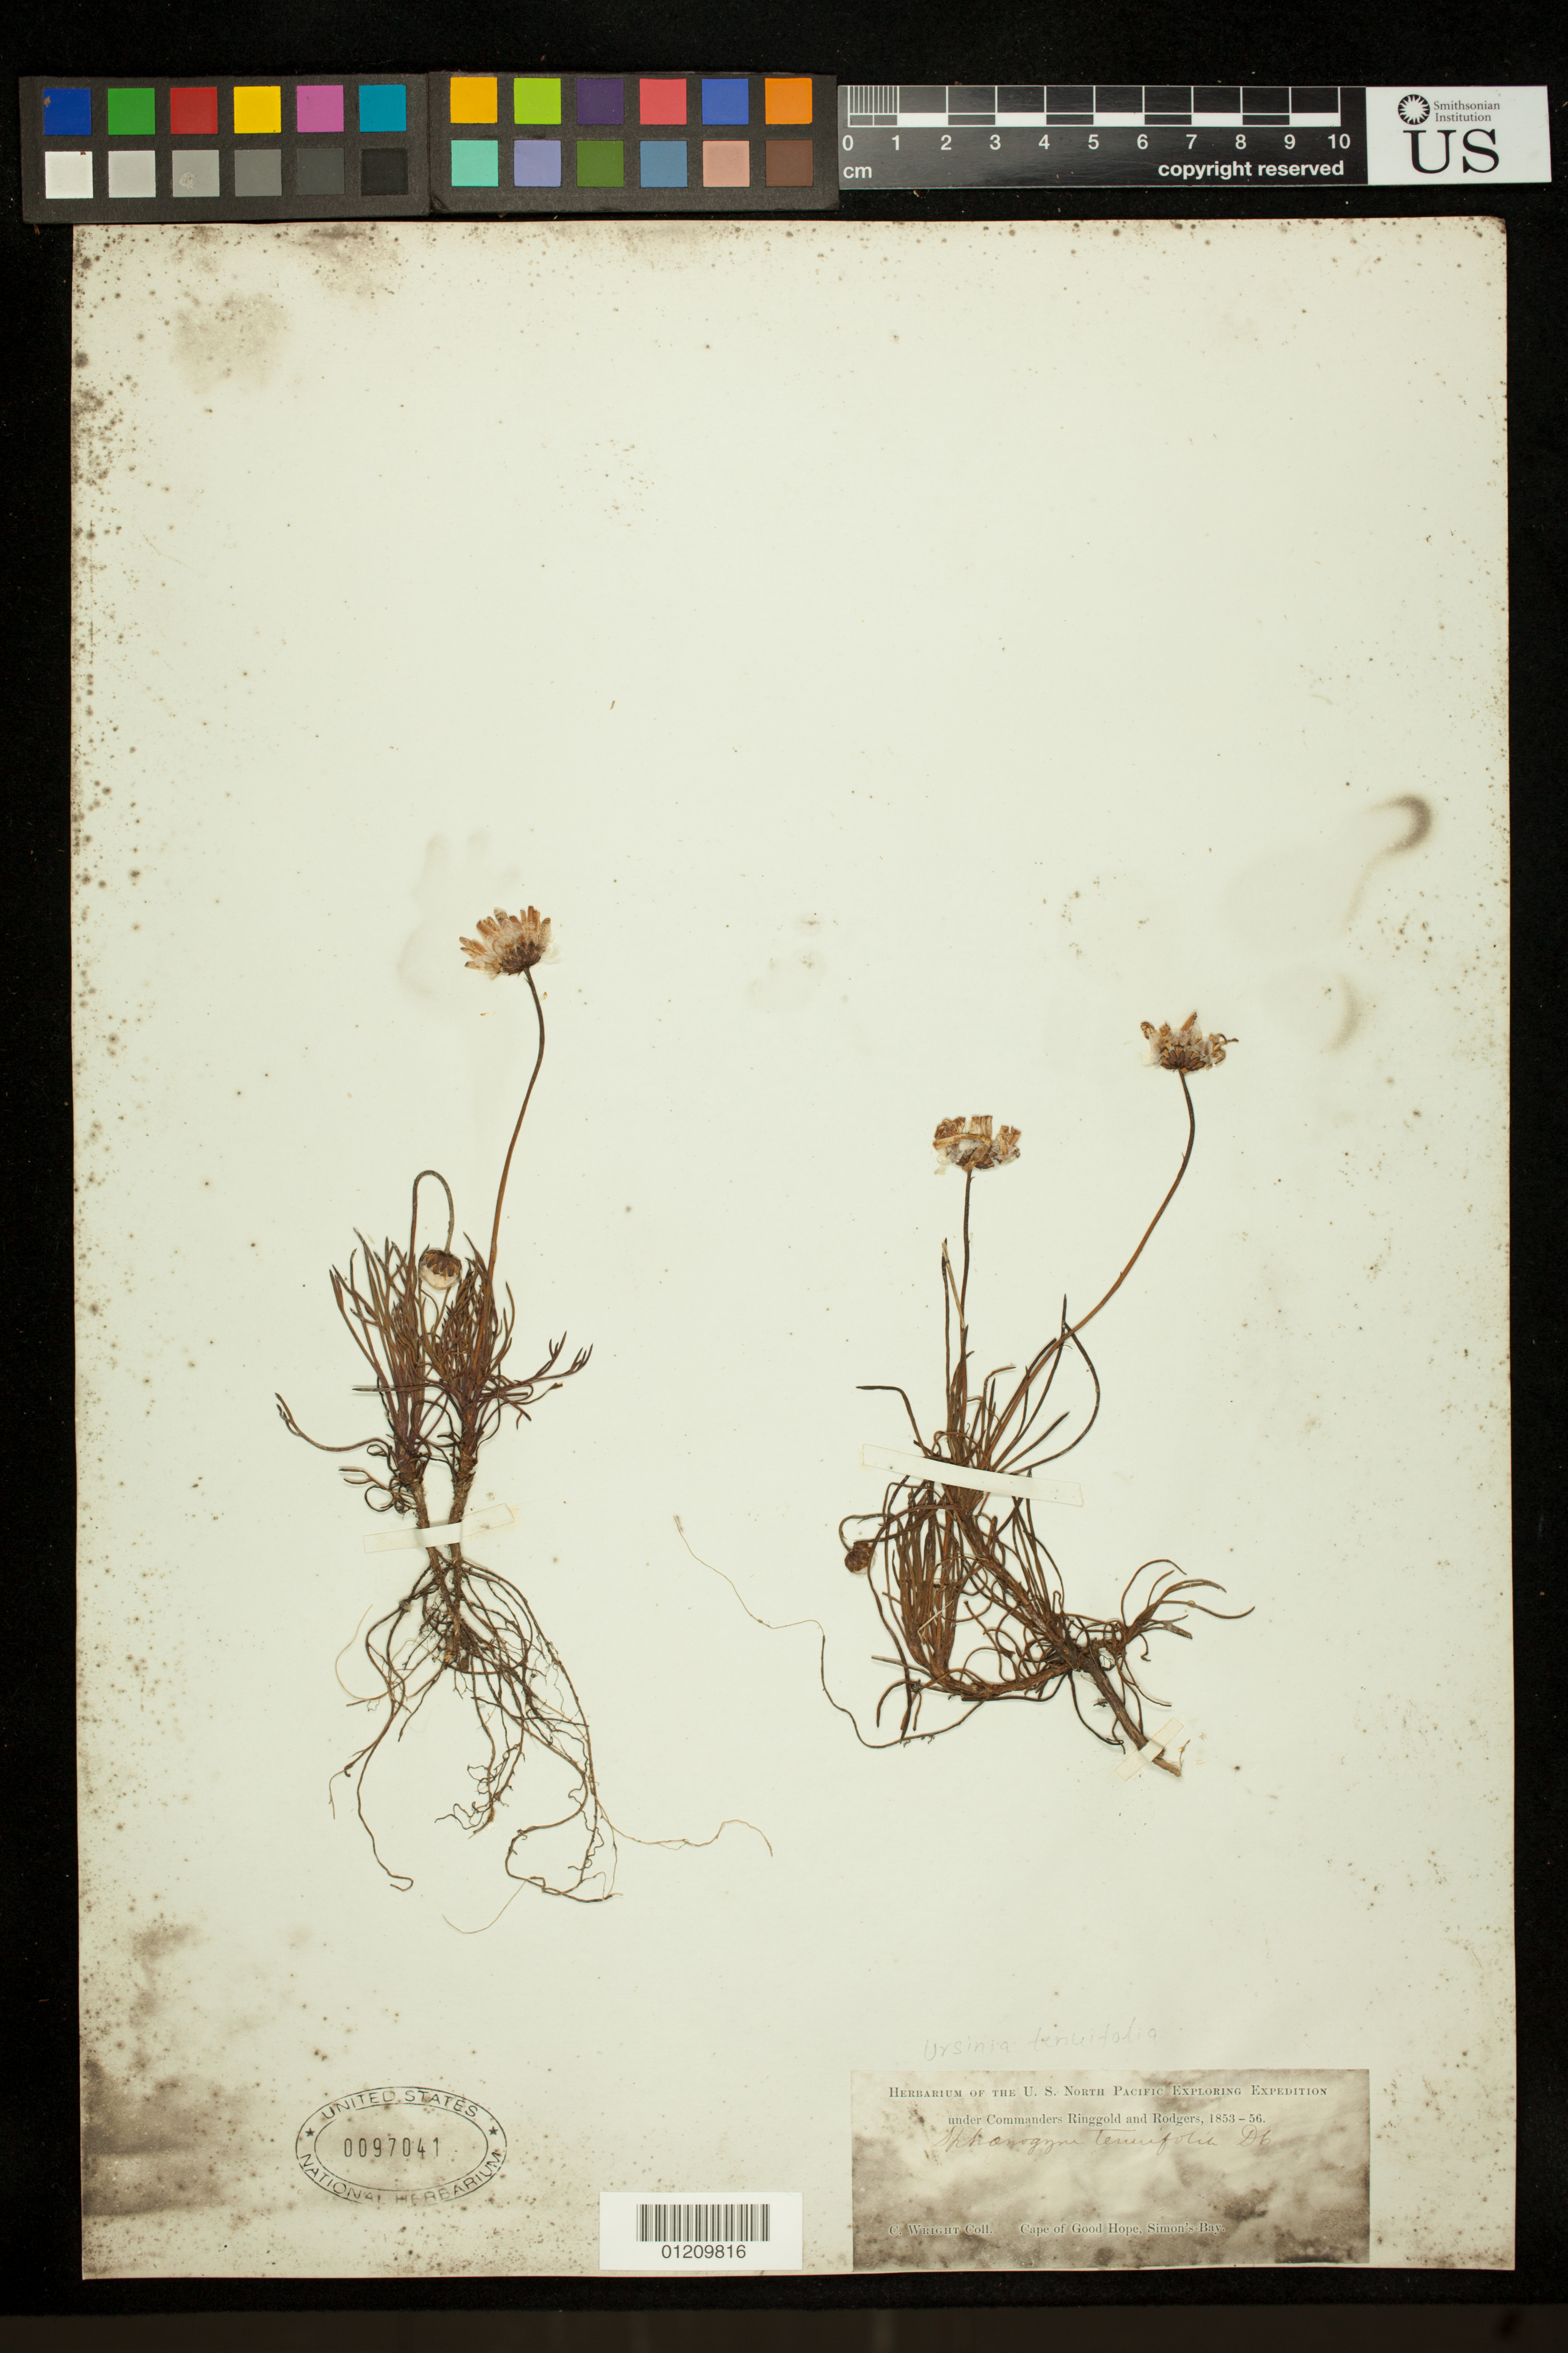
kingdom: Plantae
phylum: Tracheophyta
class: Magnoliopsida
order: Asterales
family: Asteraceae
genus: Ursinia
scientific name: Ursinia tenuifolia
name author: (L.) Poir.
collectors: C. Wright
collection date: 1853/1856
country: South Africa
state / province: Western Cape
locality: Cape of Good Hope, Simon's Bay.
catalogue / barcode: US 97041